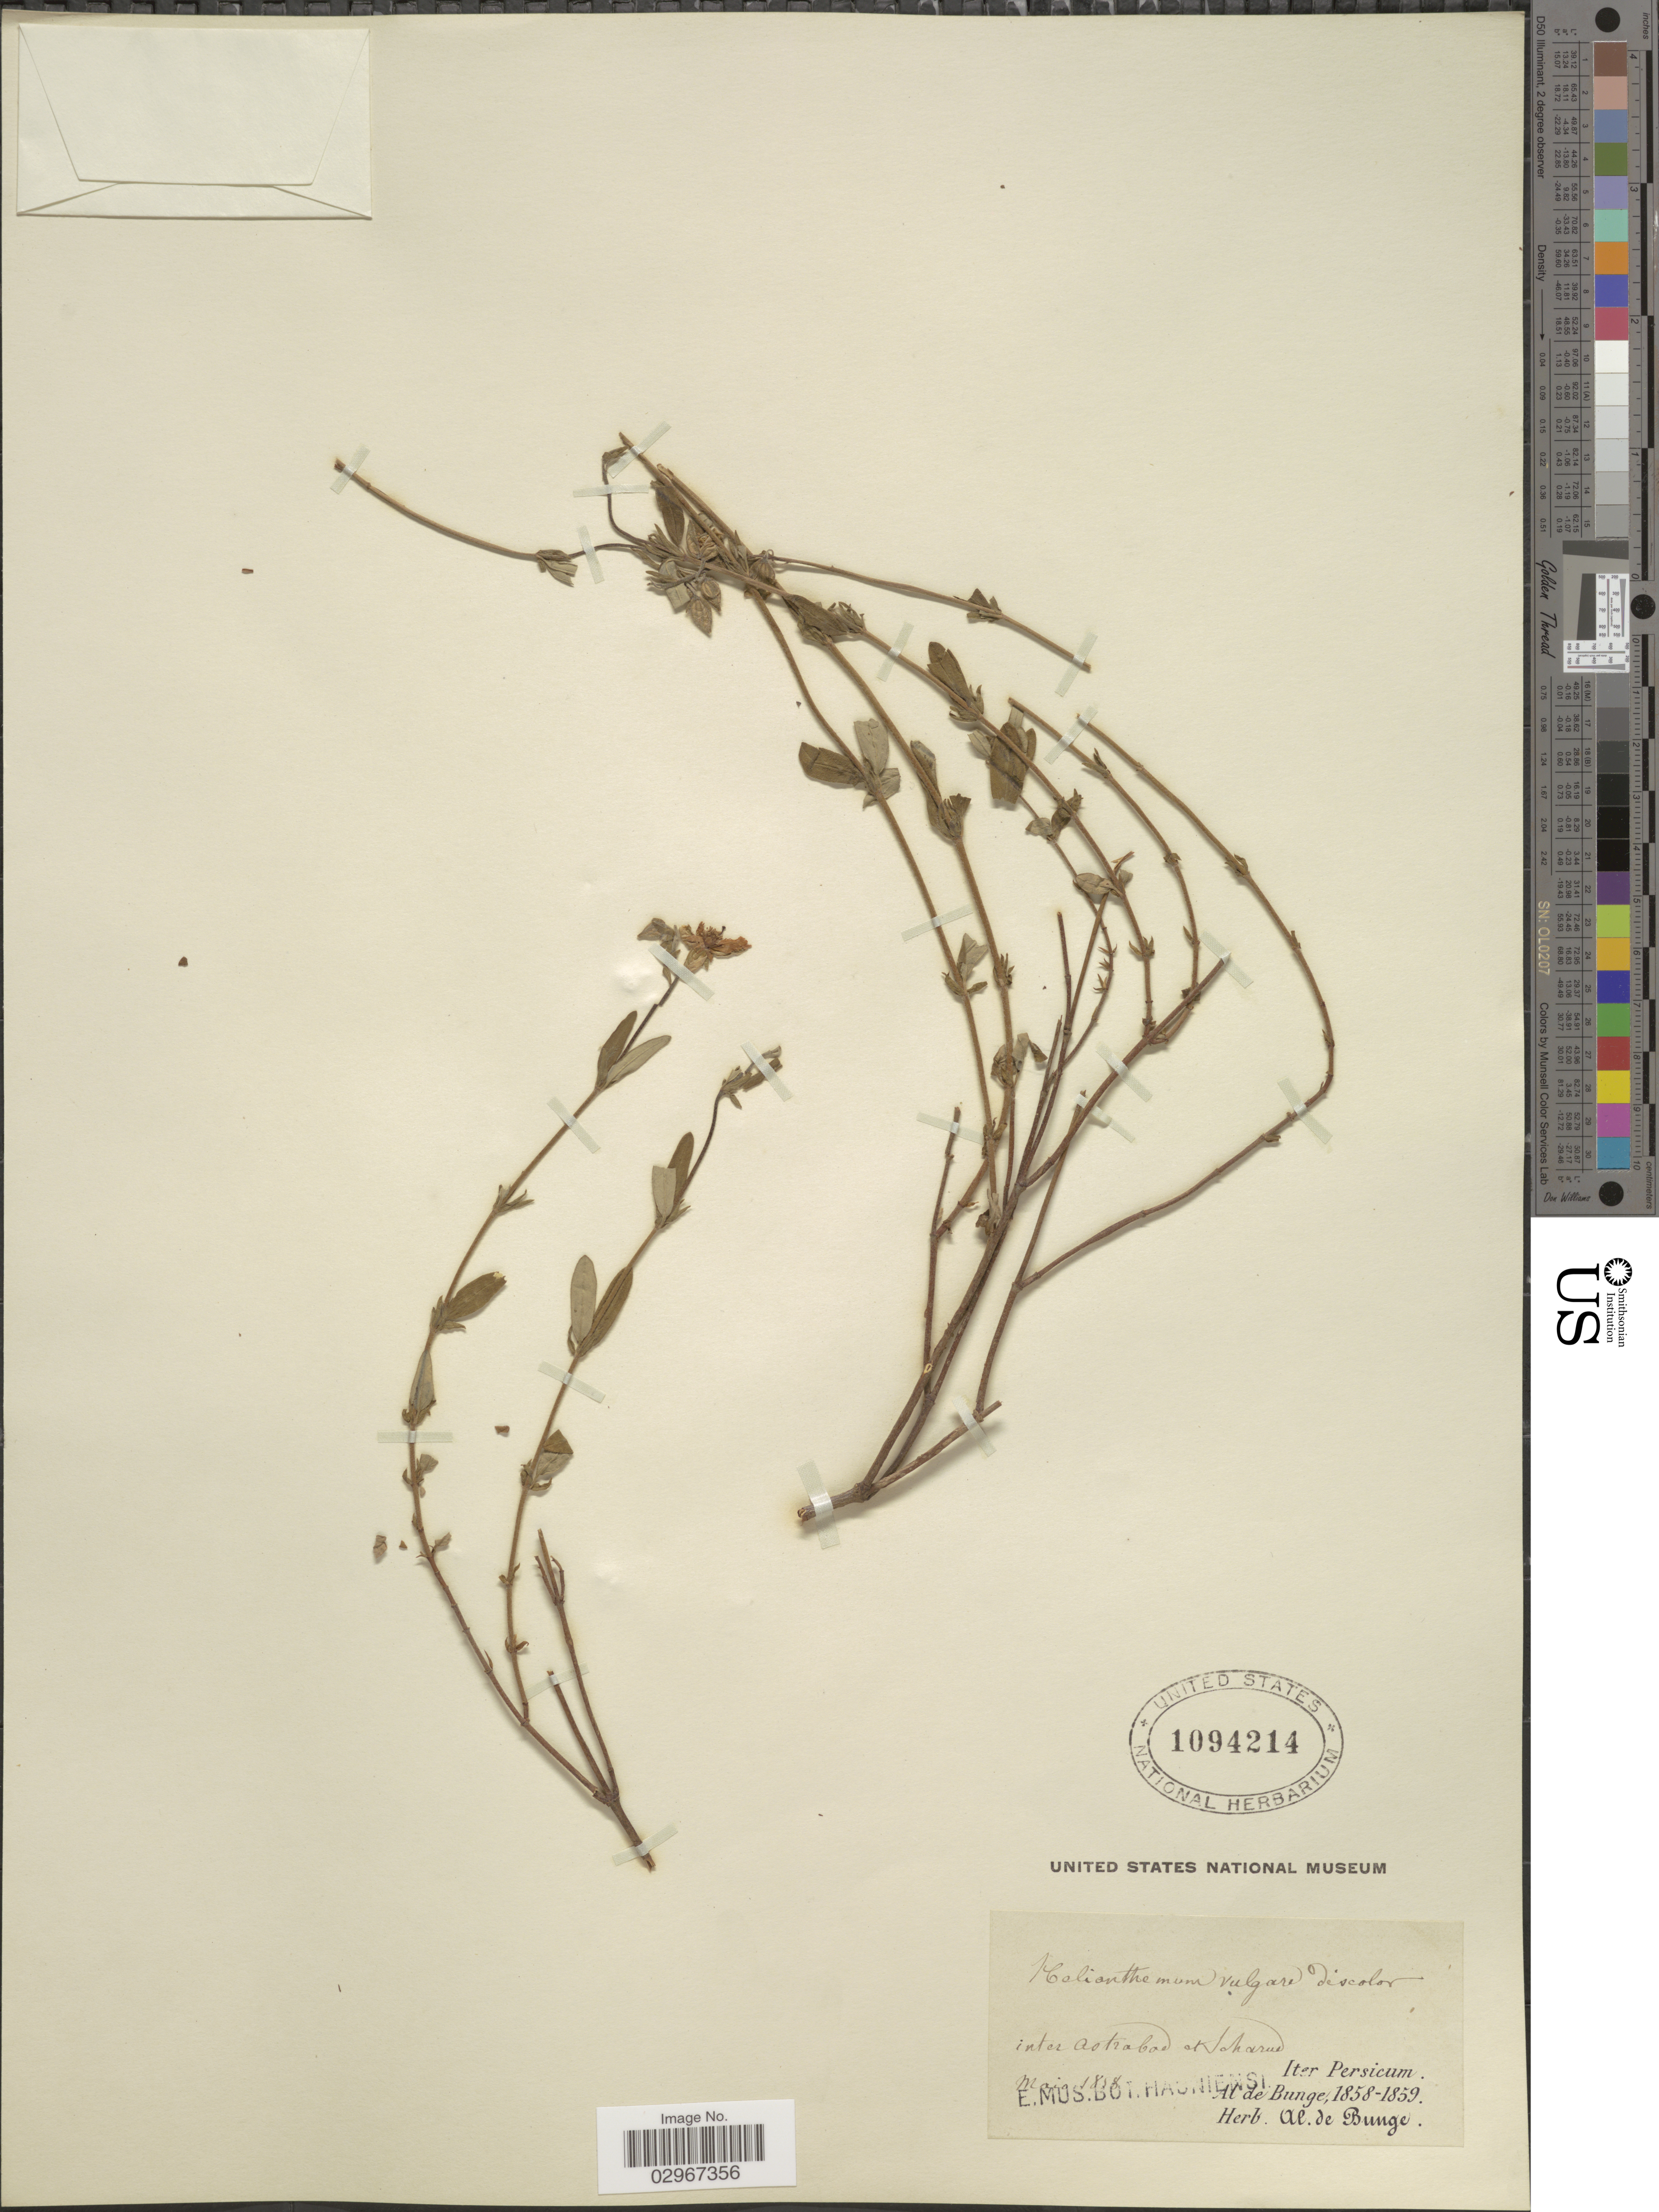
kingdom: Plantae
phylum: Tracheophyta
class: Magnoliopsida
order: Malvales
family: Cistaceae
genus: Helianthemum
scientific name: Helianthemum vulgare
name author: Gaertn.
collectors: A. de Bunge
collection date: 1858-05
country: Iran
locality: Inter Astrabad et Sharum [interpreted], Iter Persicum.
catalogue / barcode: US 1094214